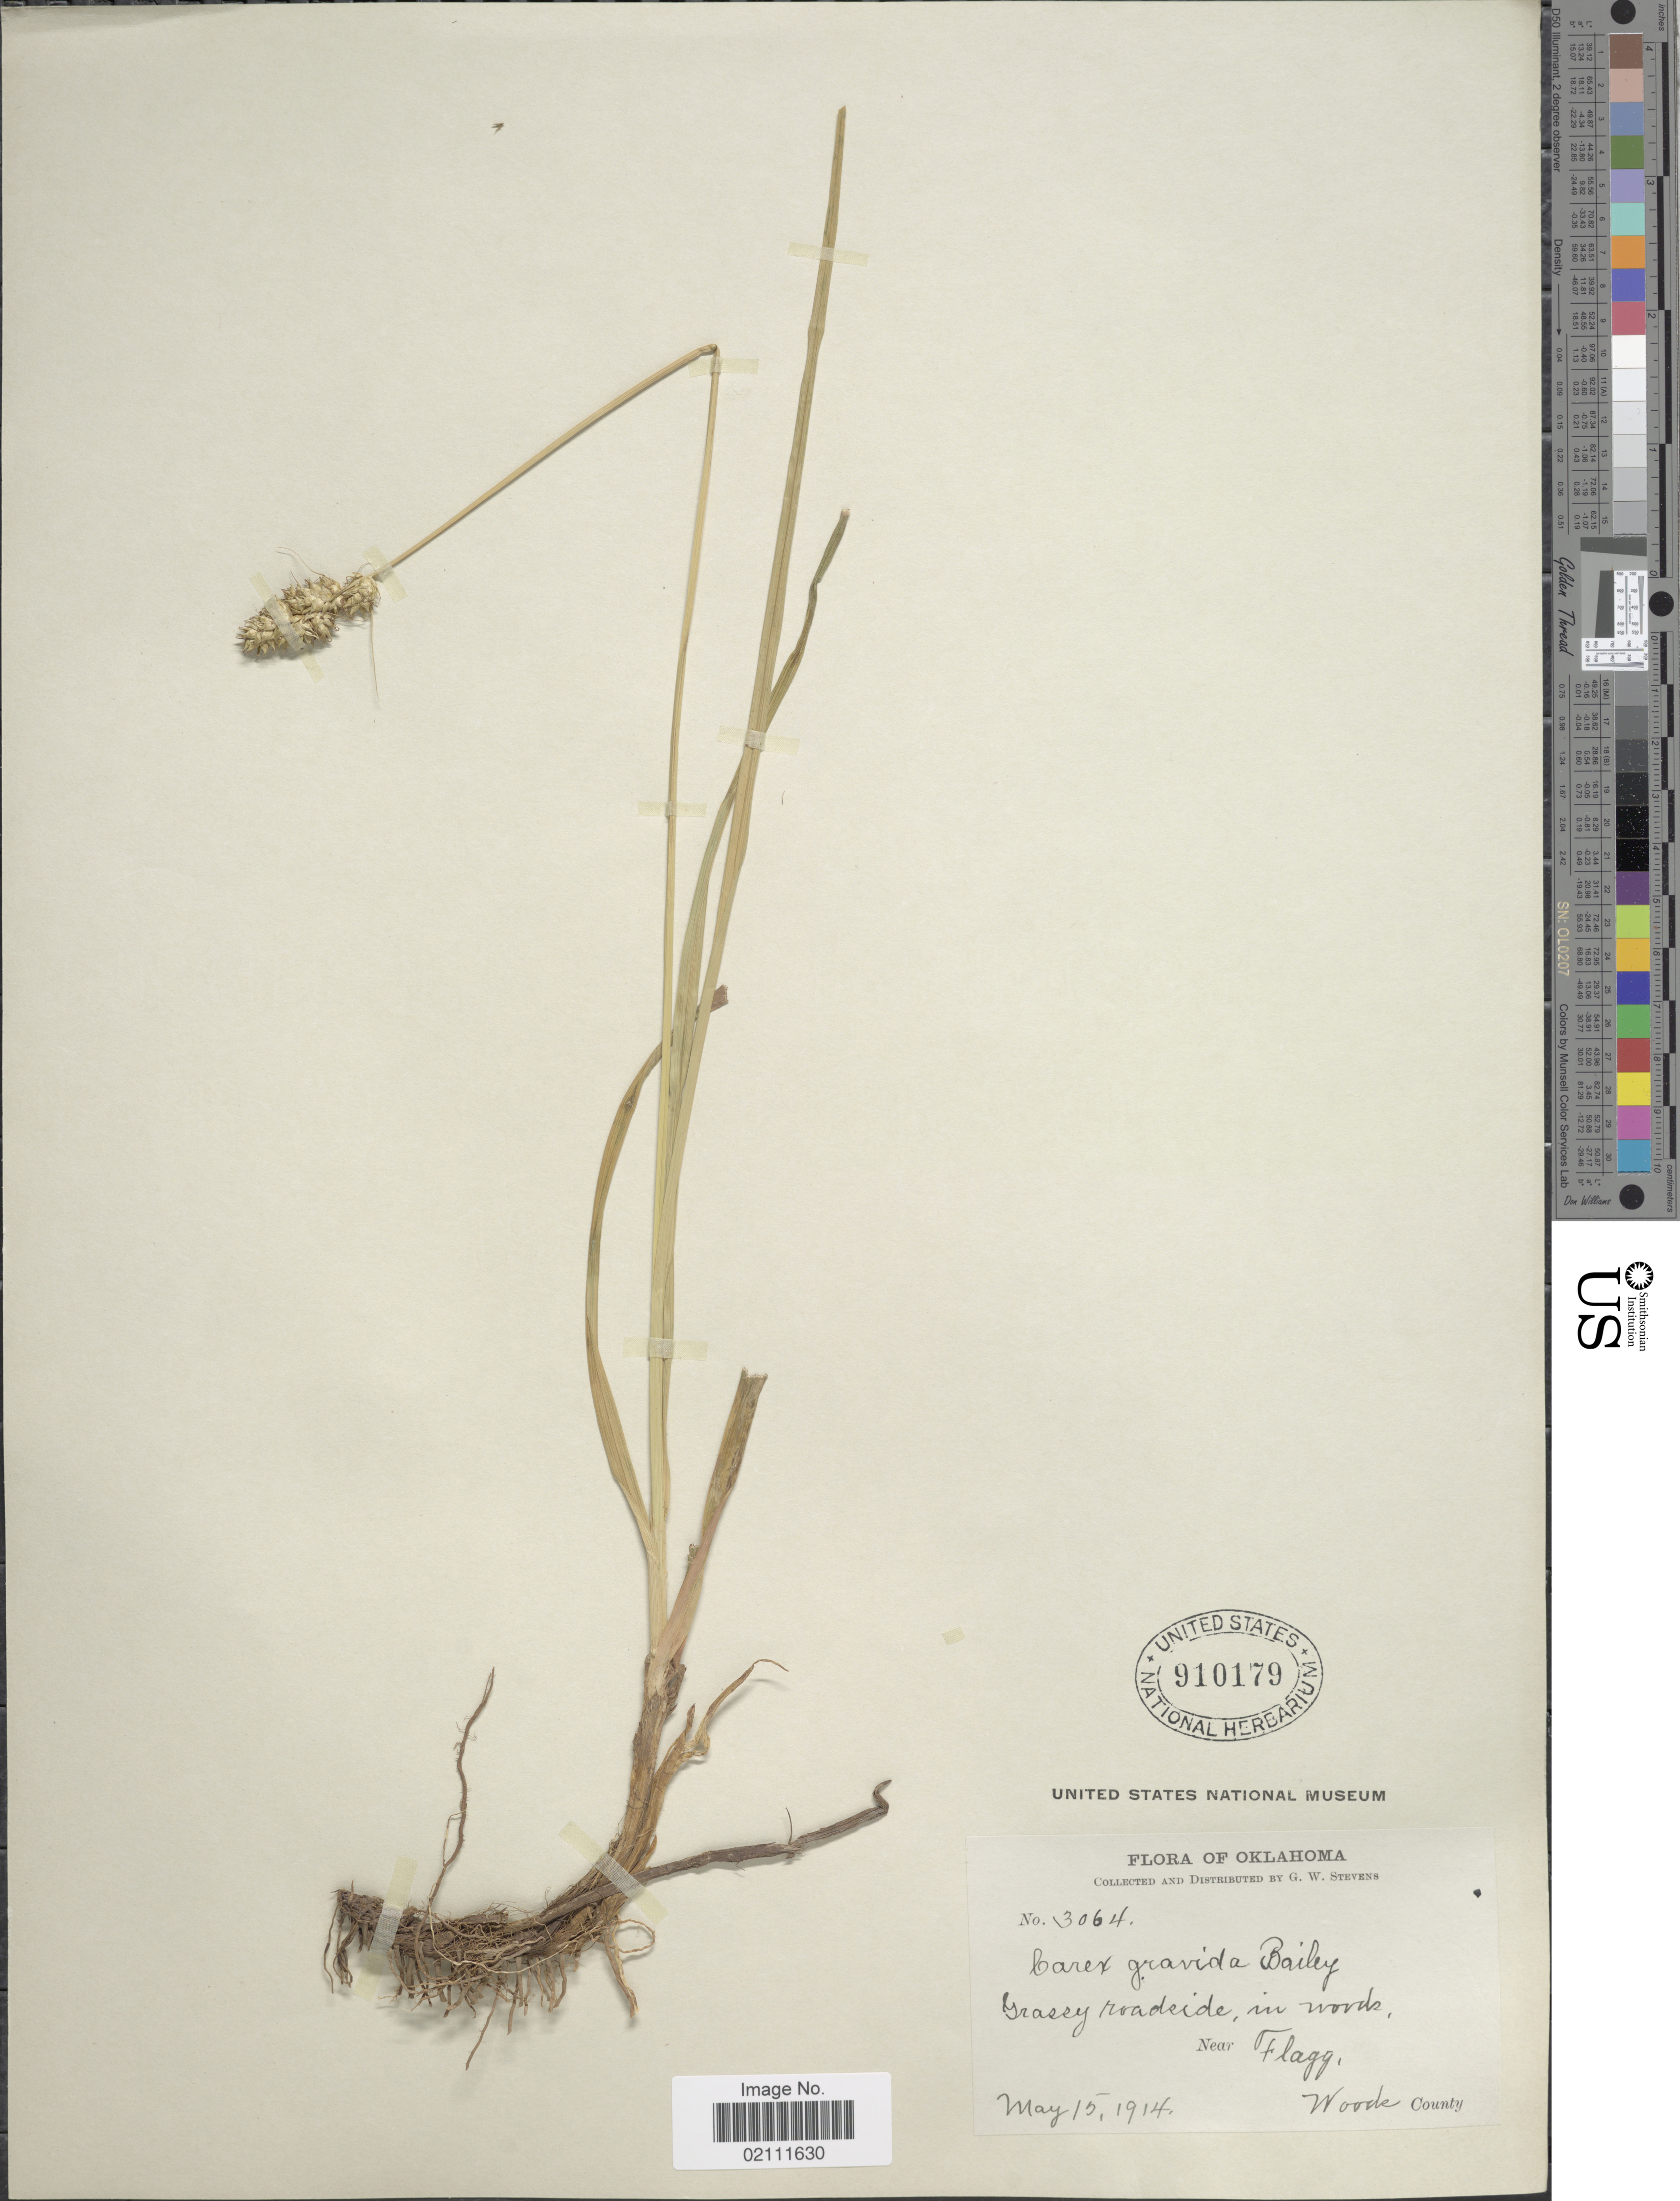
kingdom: Plantae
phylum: Tracheophyta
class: Liliopsida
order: Poales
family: Cyperaceae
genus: Carex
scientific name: Carex gravida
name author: L.H. Bailey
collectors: G. W. Stevens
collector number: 3064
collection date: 1914-05-15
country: United States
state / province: Oklahoma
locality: Grassy roadside, in woods, near Flagg, Woods County.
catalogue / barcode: US 910179